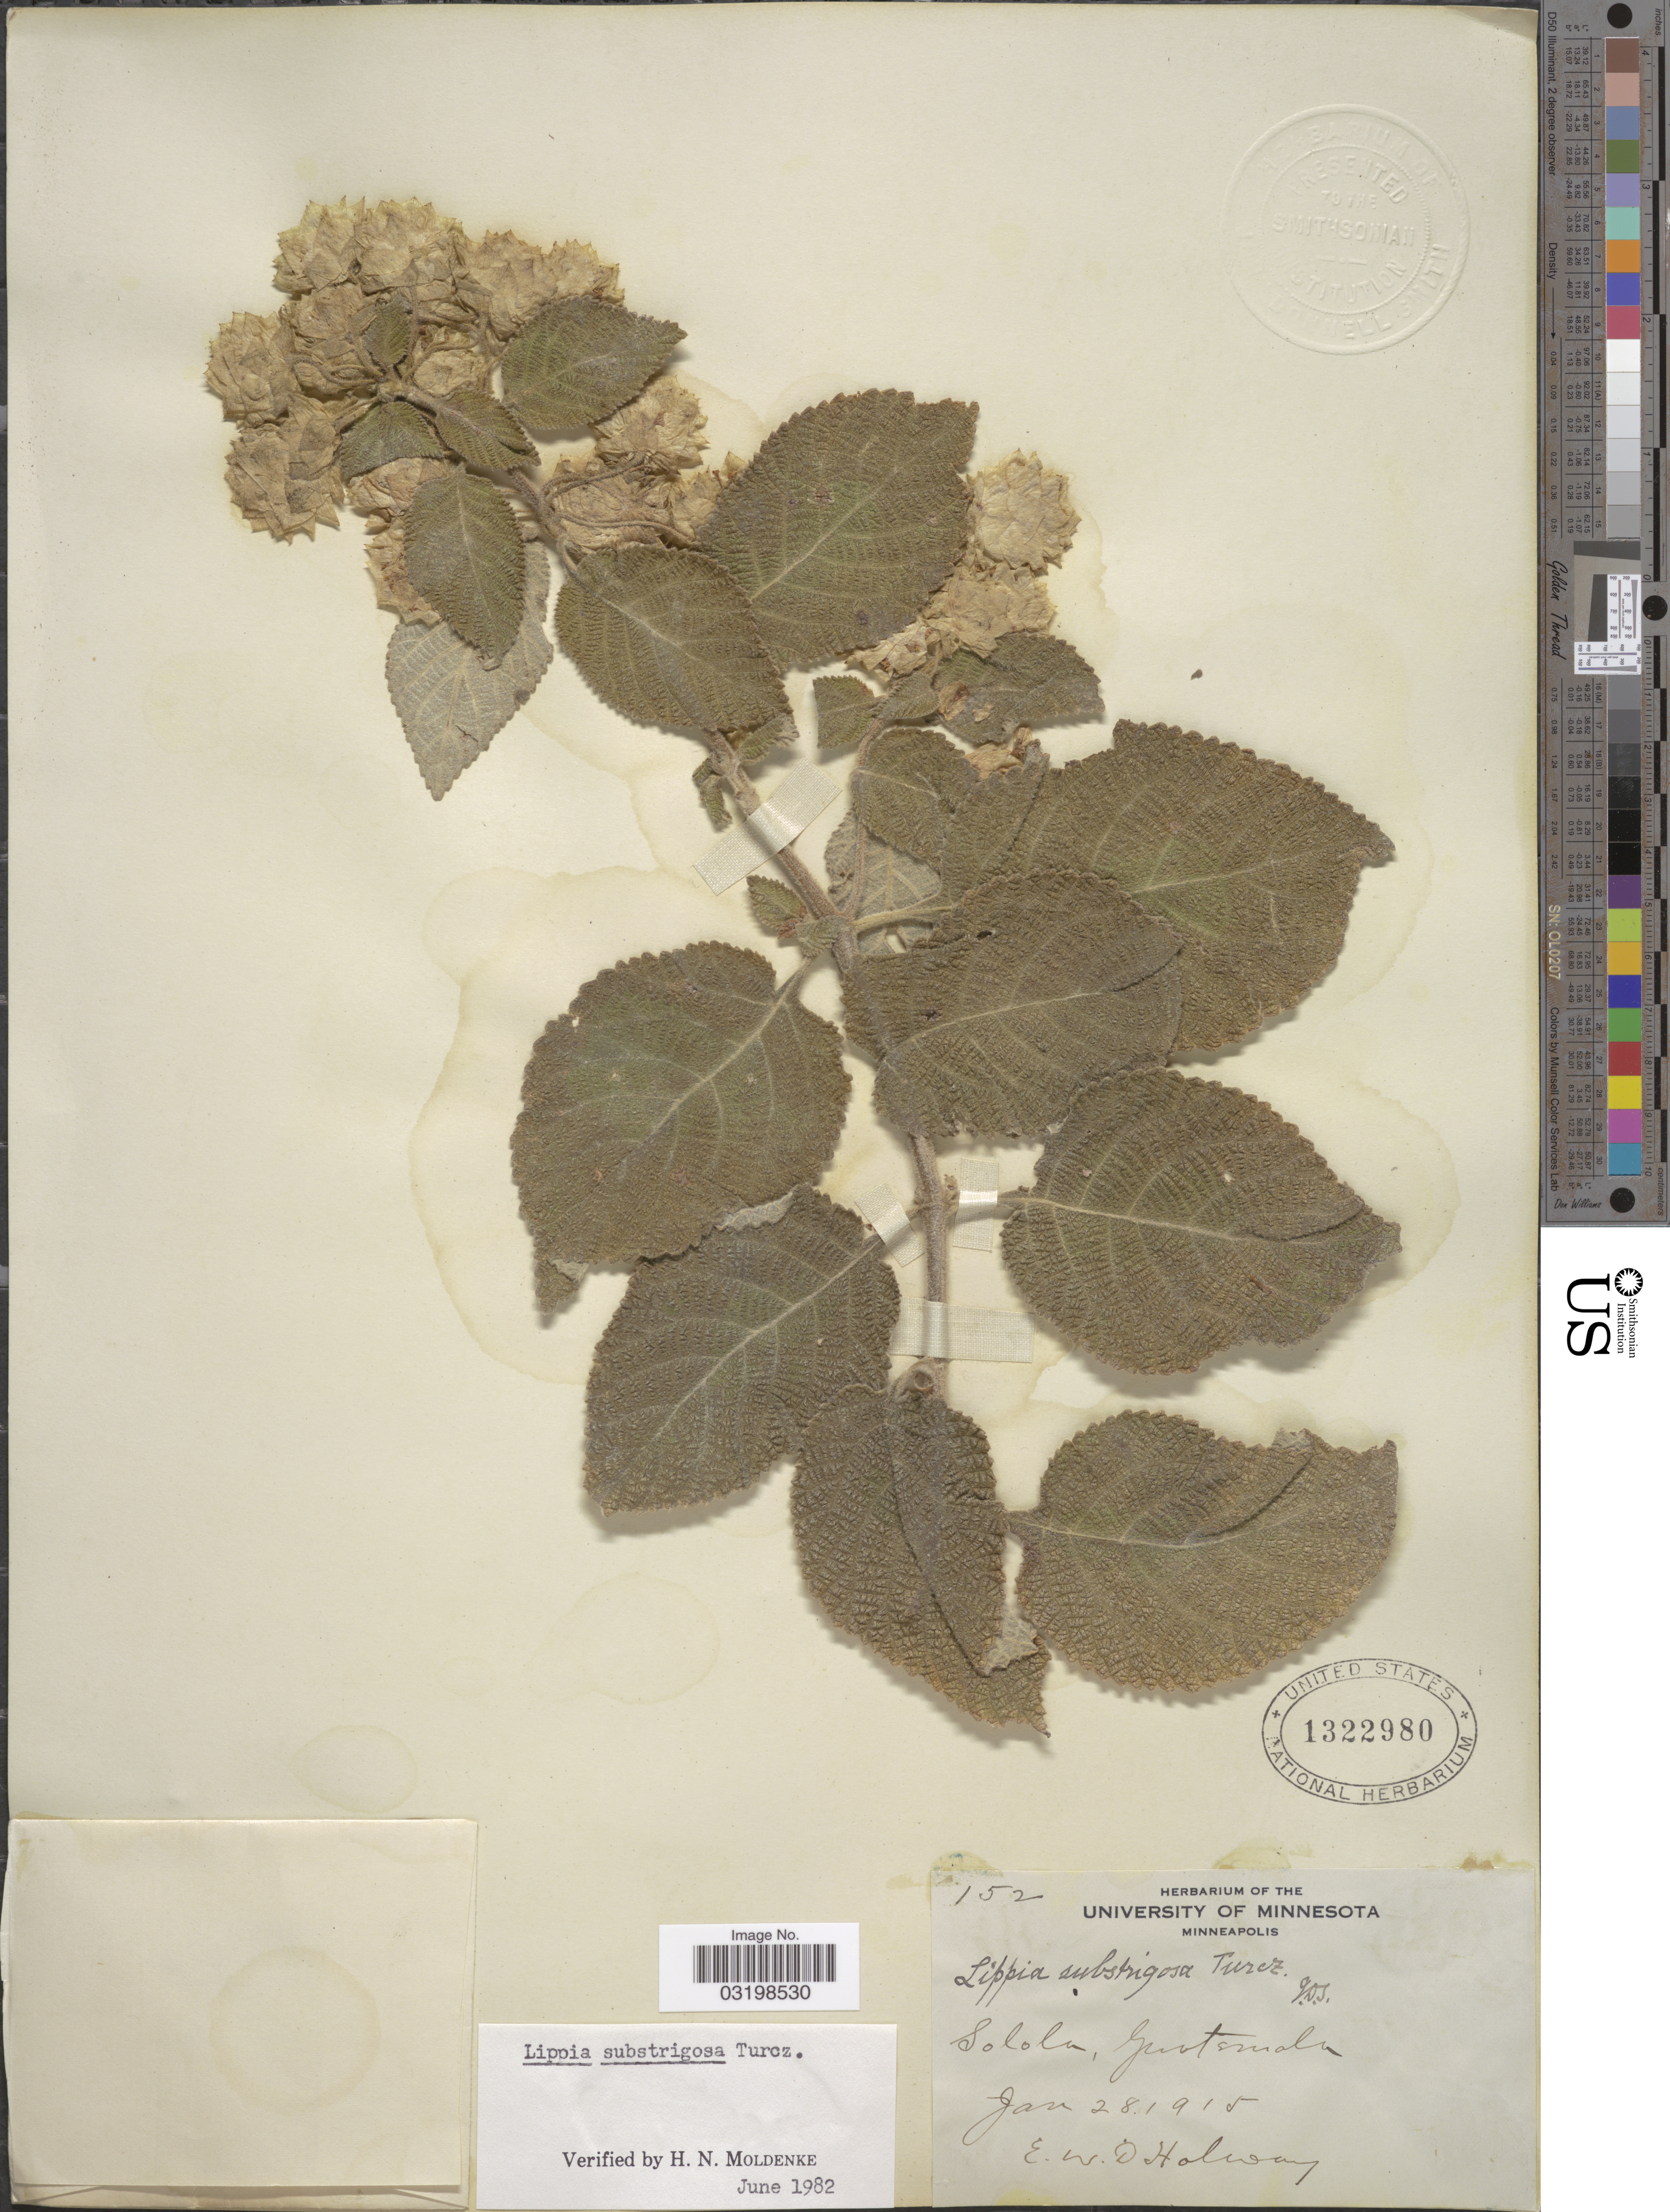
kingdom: Plantae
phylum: Tracheophyta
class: Magnoliopsida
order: Lamiales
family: Verbenaceae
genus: Lippia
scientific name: Lippia umbellata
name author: Cav.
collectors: E. W. D. Holway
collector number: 152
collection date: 1915-01-28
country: Guatemala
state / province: Sololá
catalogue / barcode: US 1322980